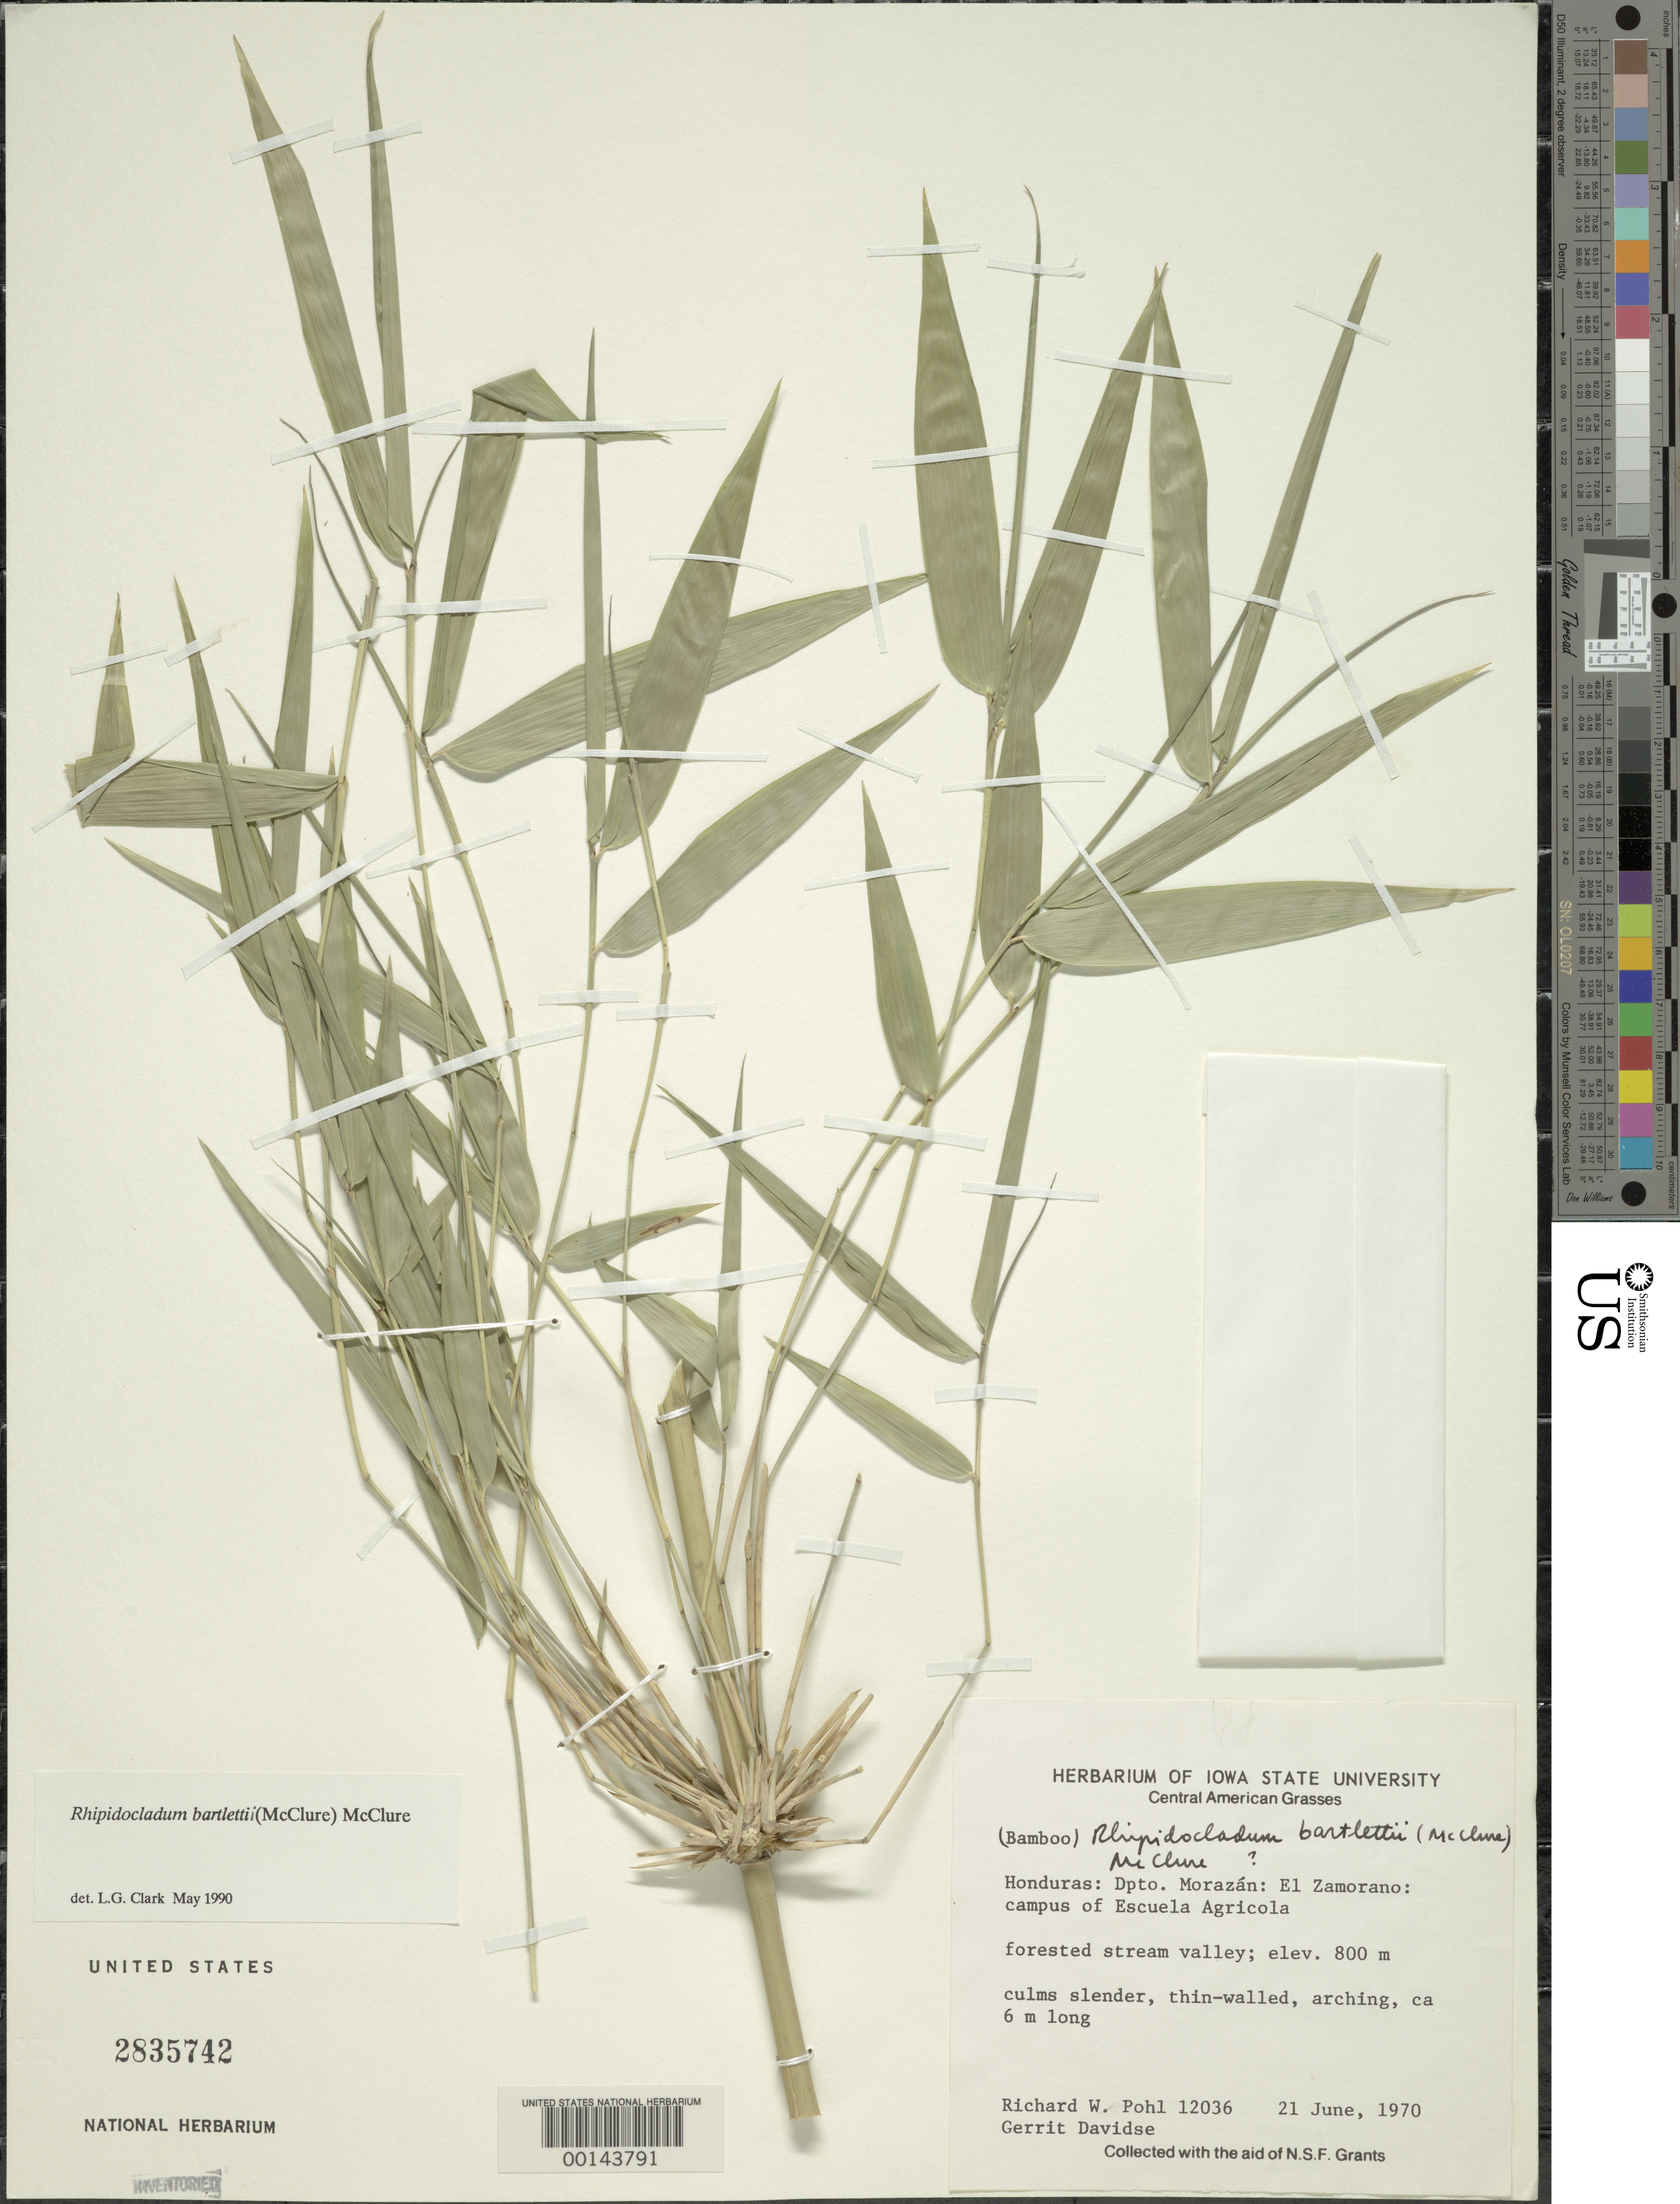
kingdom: Plantae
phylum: Tracheophyta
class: Liliopsida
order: Poales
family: Poaceae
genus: Rehia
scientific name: Rehia nervata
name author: (Swallen) Fijten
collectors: R. W. Pohl & G. Davidse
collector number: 12036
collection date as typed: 21 Jun 1970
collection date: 1970-06-21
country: Honduras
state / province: Fco. Morazán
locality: El Zamorano , escuela agricola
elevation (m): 800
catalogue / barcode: US 2835742